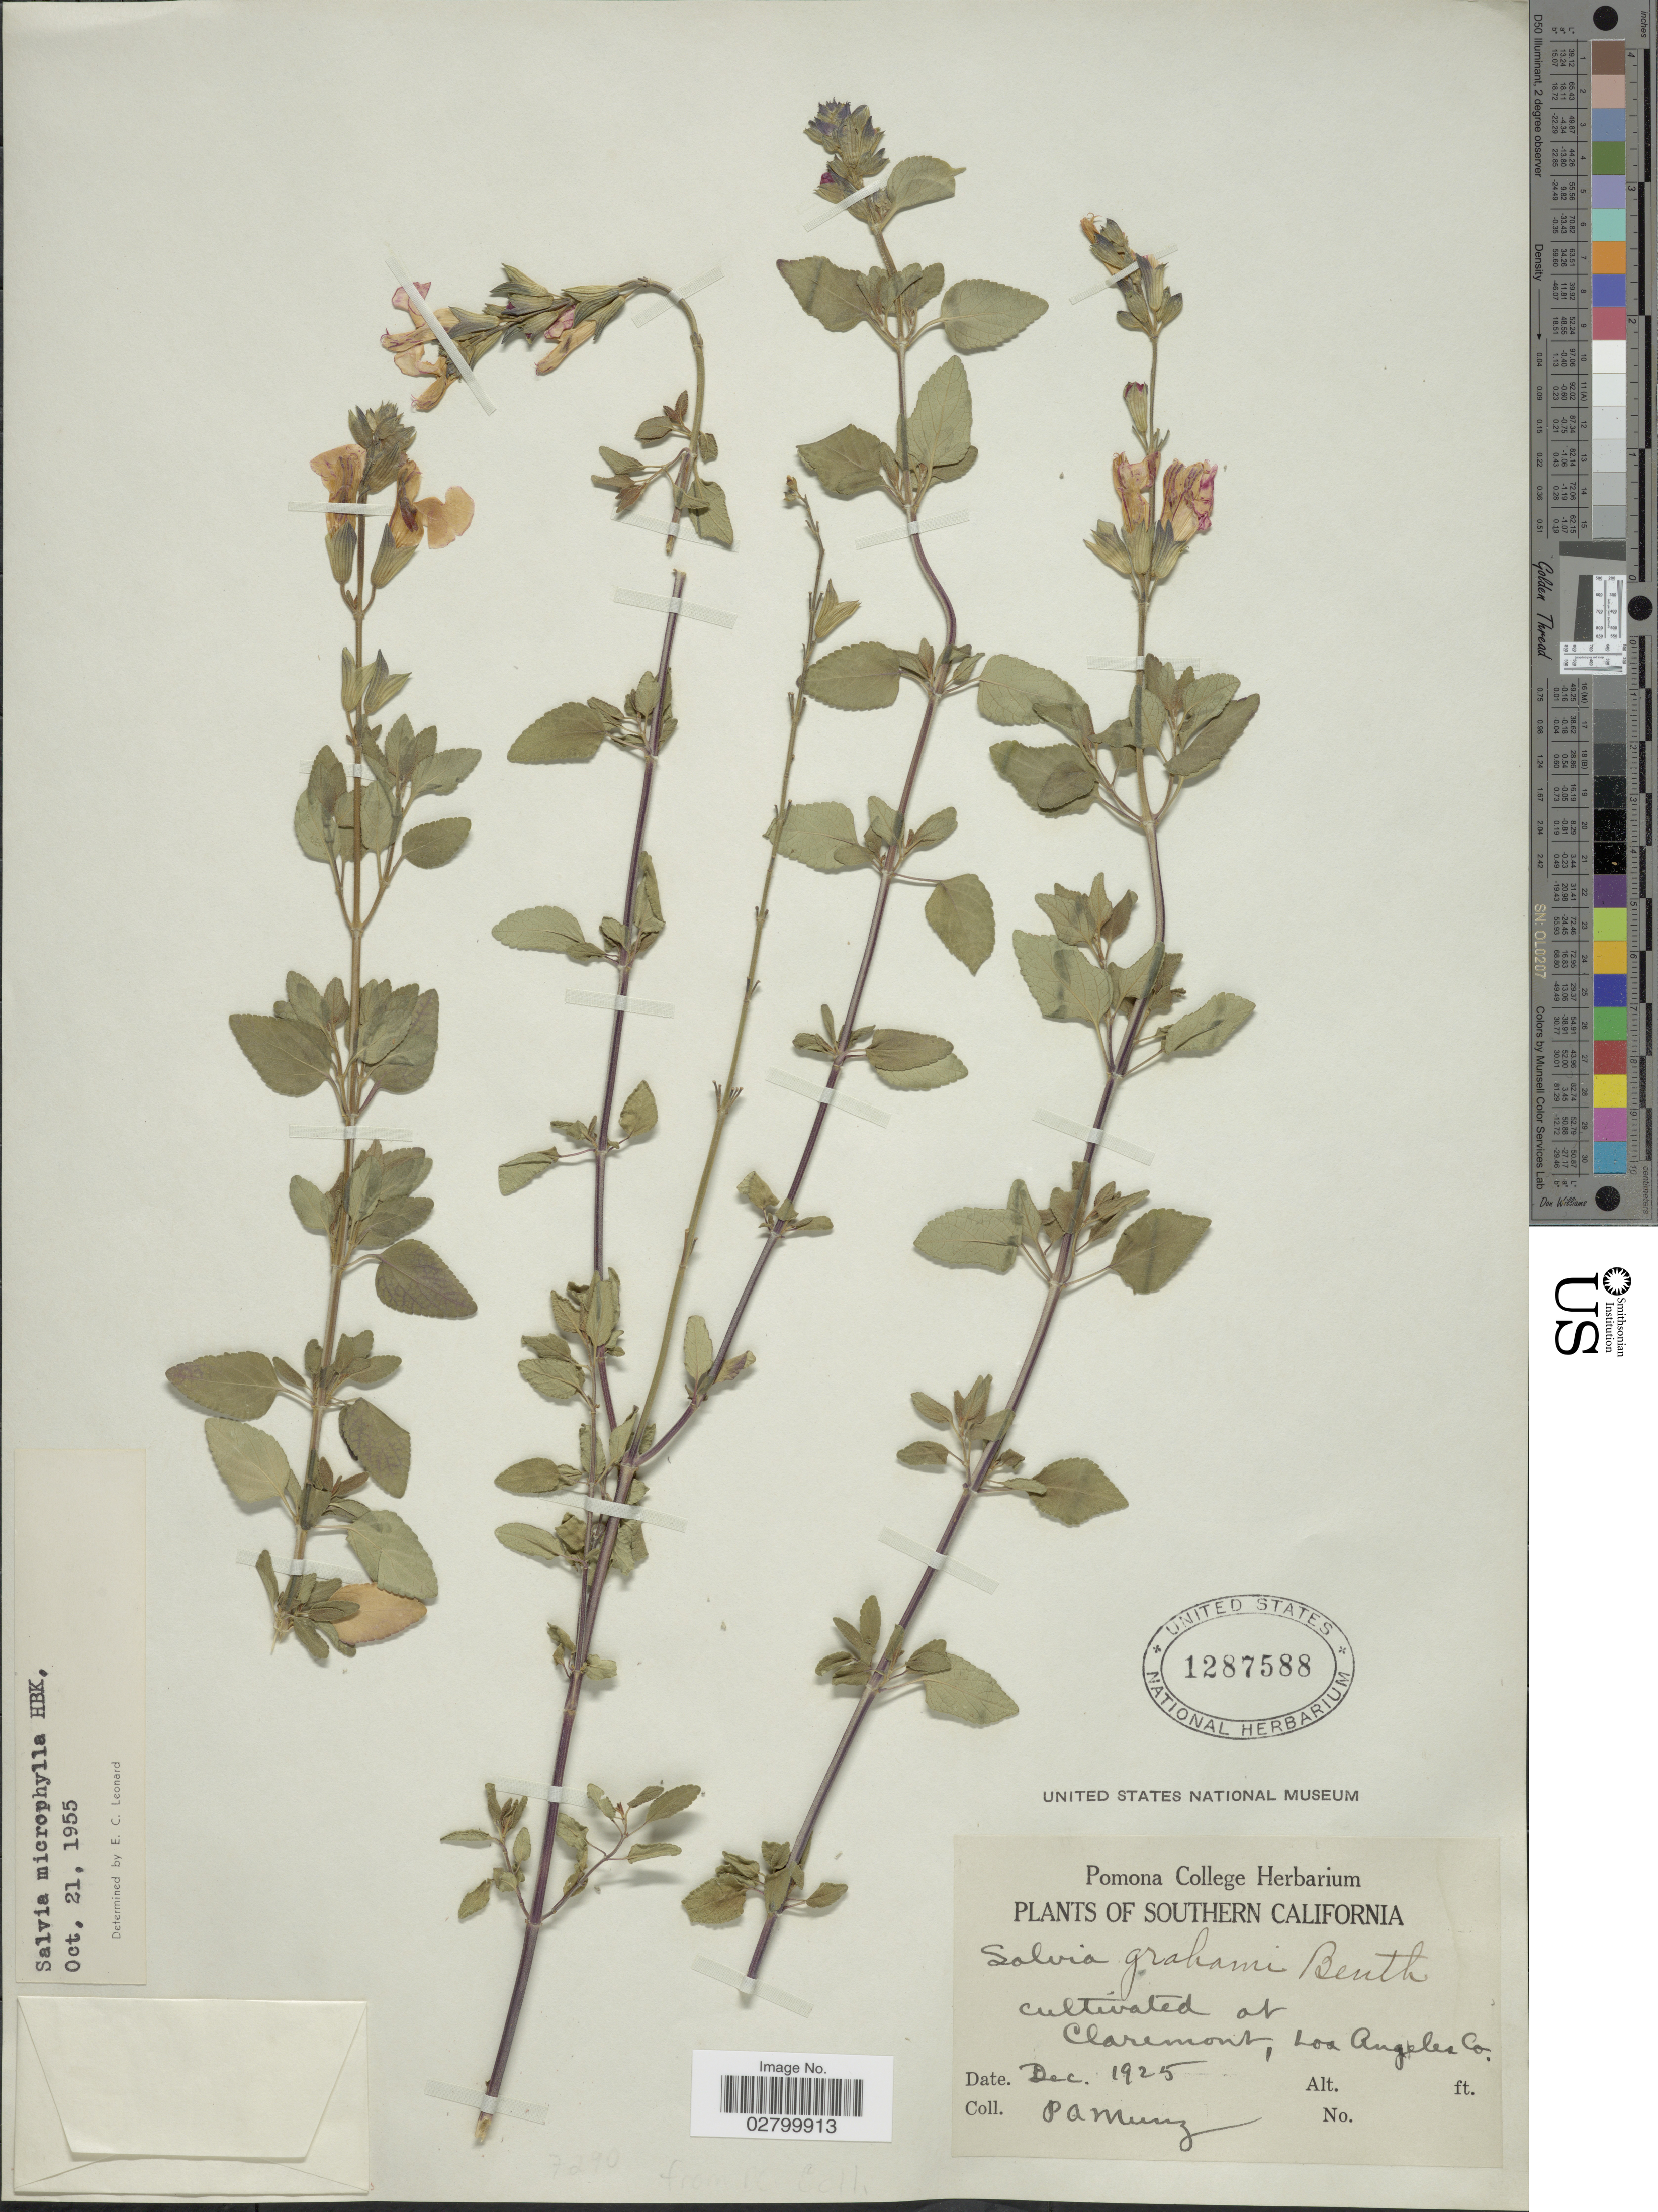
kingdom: Plantae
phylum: Tracheophyta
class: Magnoliopsida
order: Lamiales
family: Lamiaceae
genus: Salvia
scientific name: Salvia microphylla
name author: Kunth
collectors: P. A. Munz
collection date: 1925-12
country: United States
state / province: California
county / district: Los Angeles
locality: Southern California. Cultivated at Claremont, Los Angeles Co.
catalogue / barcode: US 1287588